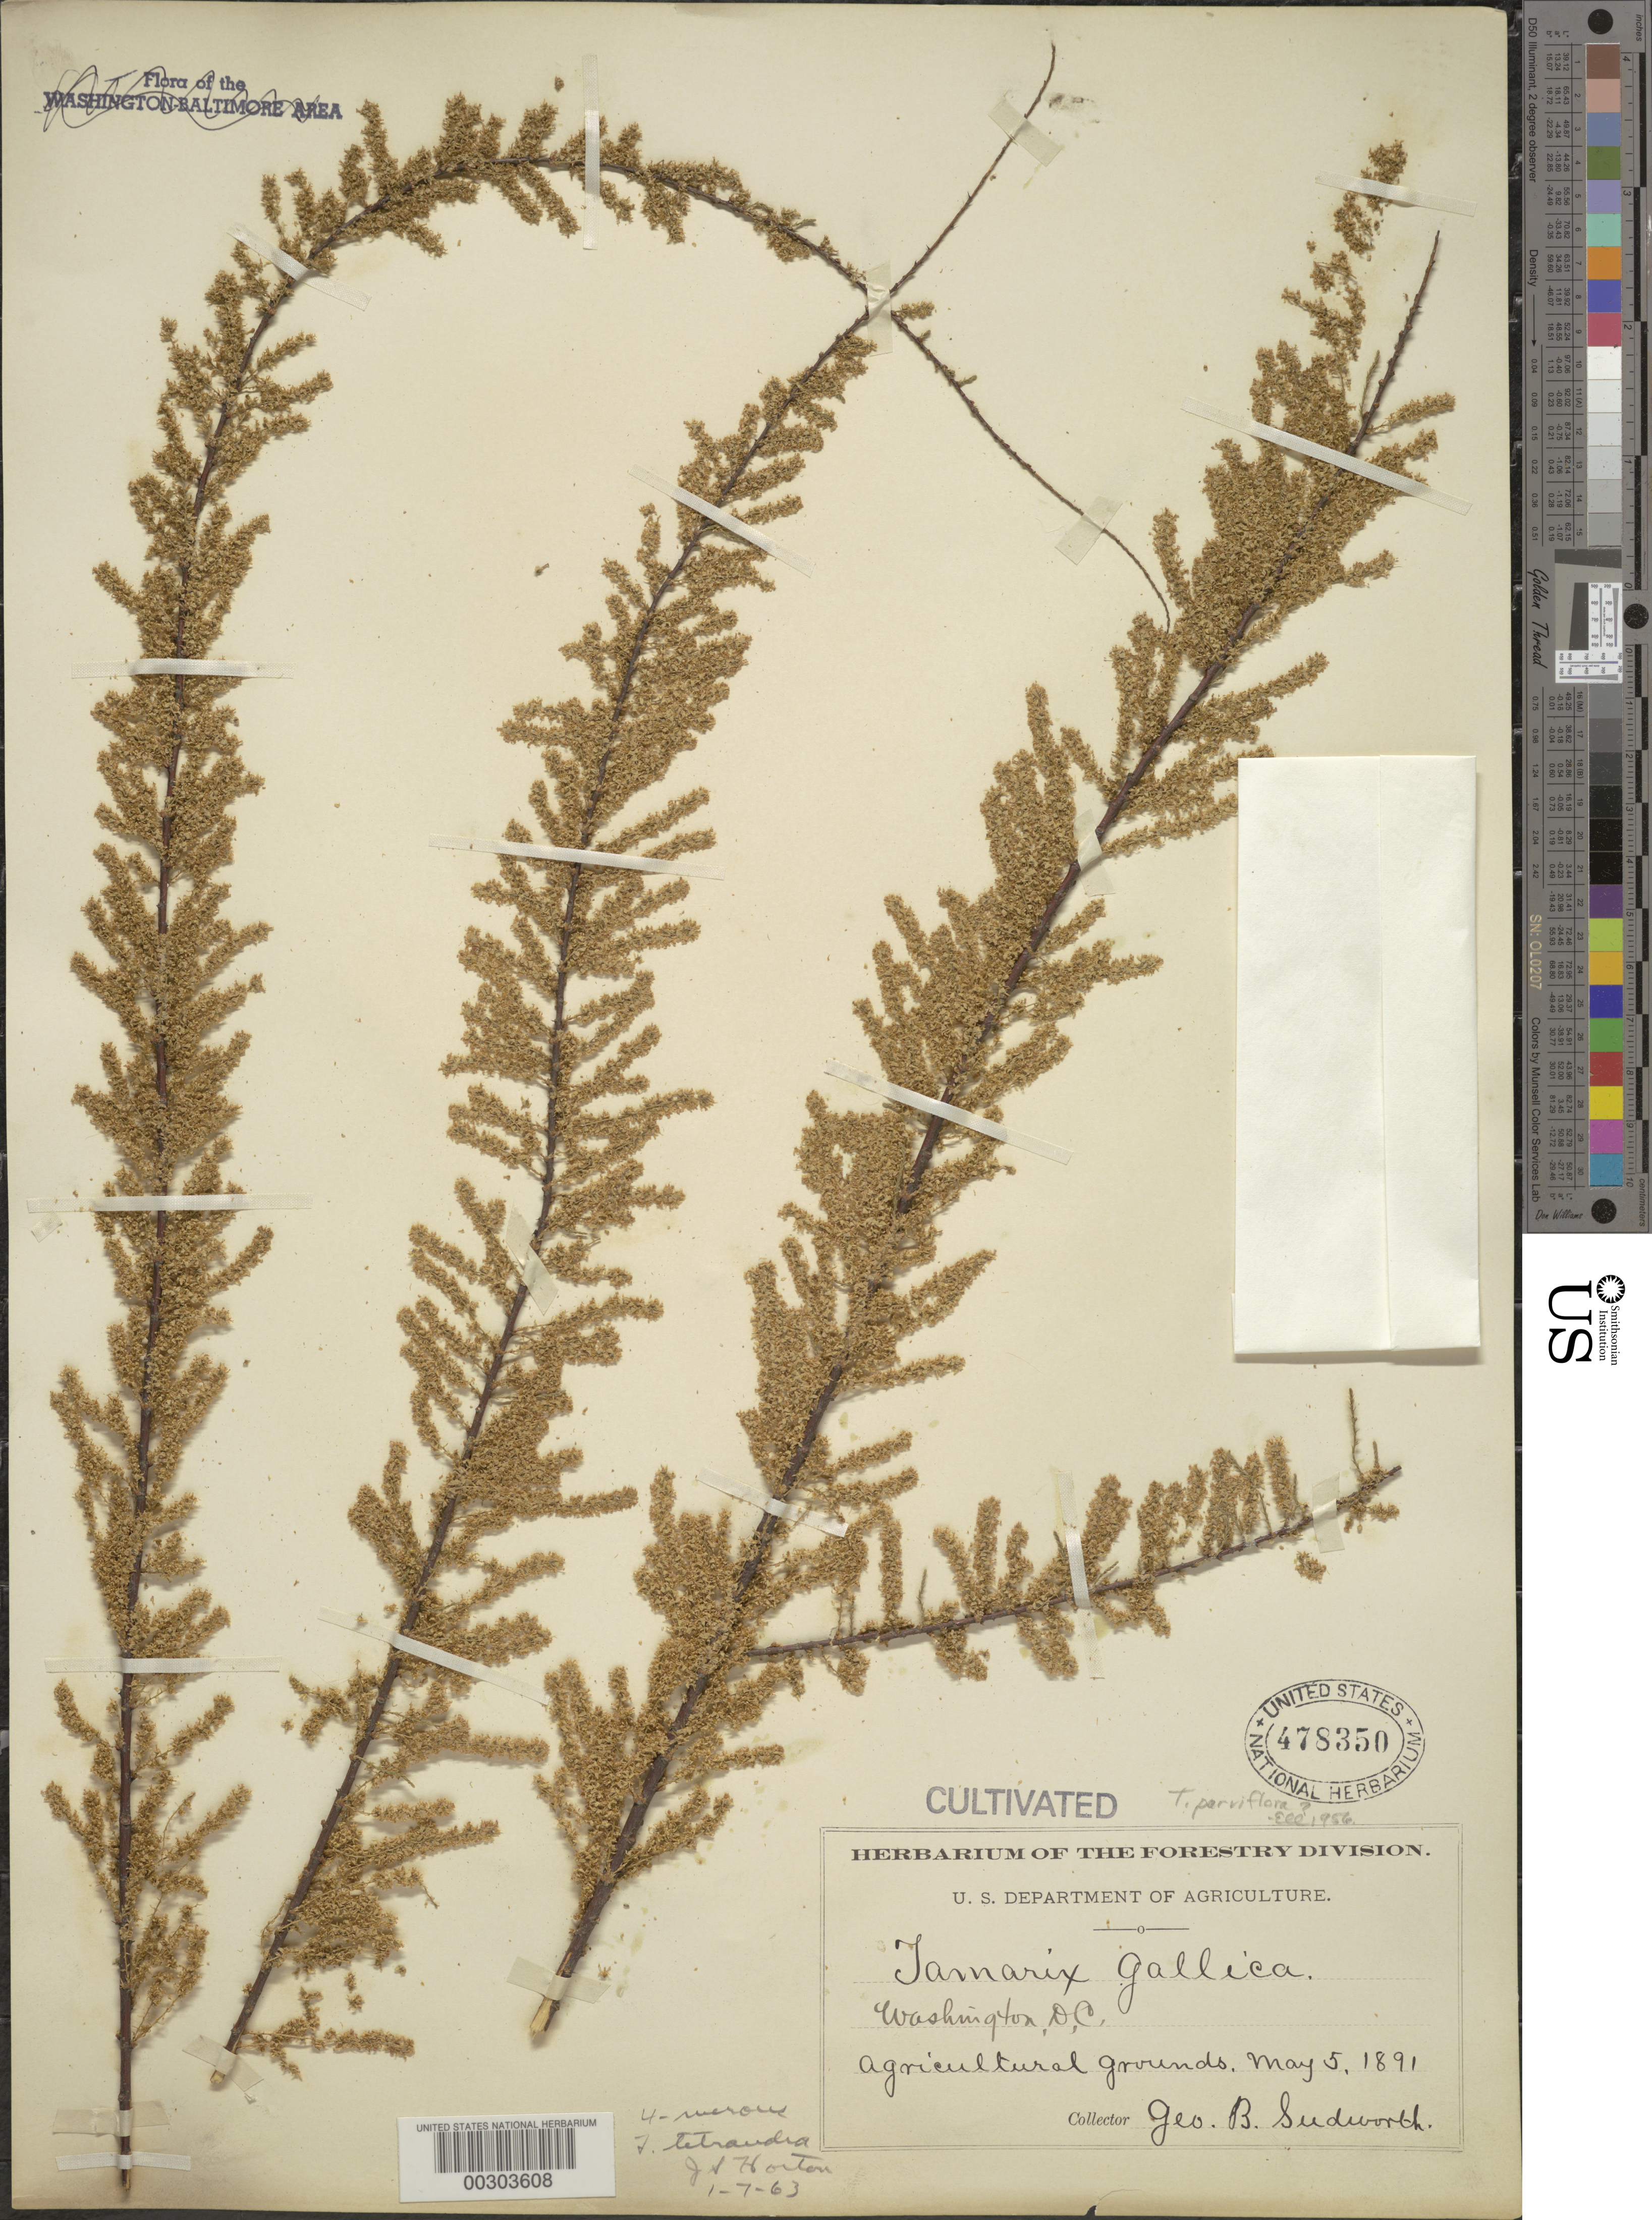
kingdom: Plantae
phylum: Tracheophyta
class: Magnoliopsida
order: Caryophyllales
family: Tamaricaceae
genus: Tamarix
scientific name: Tamarix tetrandra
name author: Pall. ex M. Bieb.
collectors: G. B. Sudworth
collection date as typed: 05 May 1891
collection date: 1891-05-05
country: United States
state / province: District of Columbia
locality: Department of Agriculture grounds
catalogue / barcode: US 478350